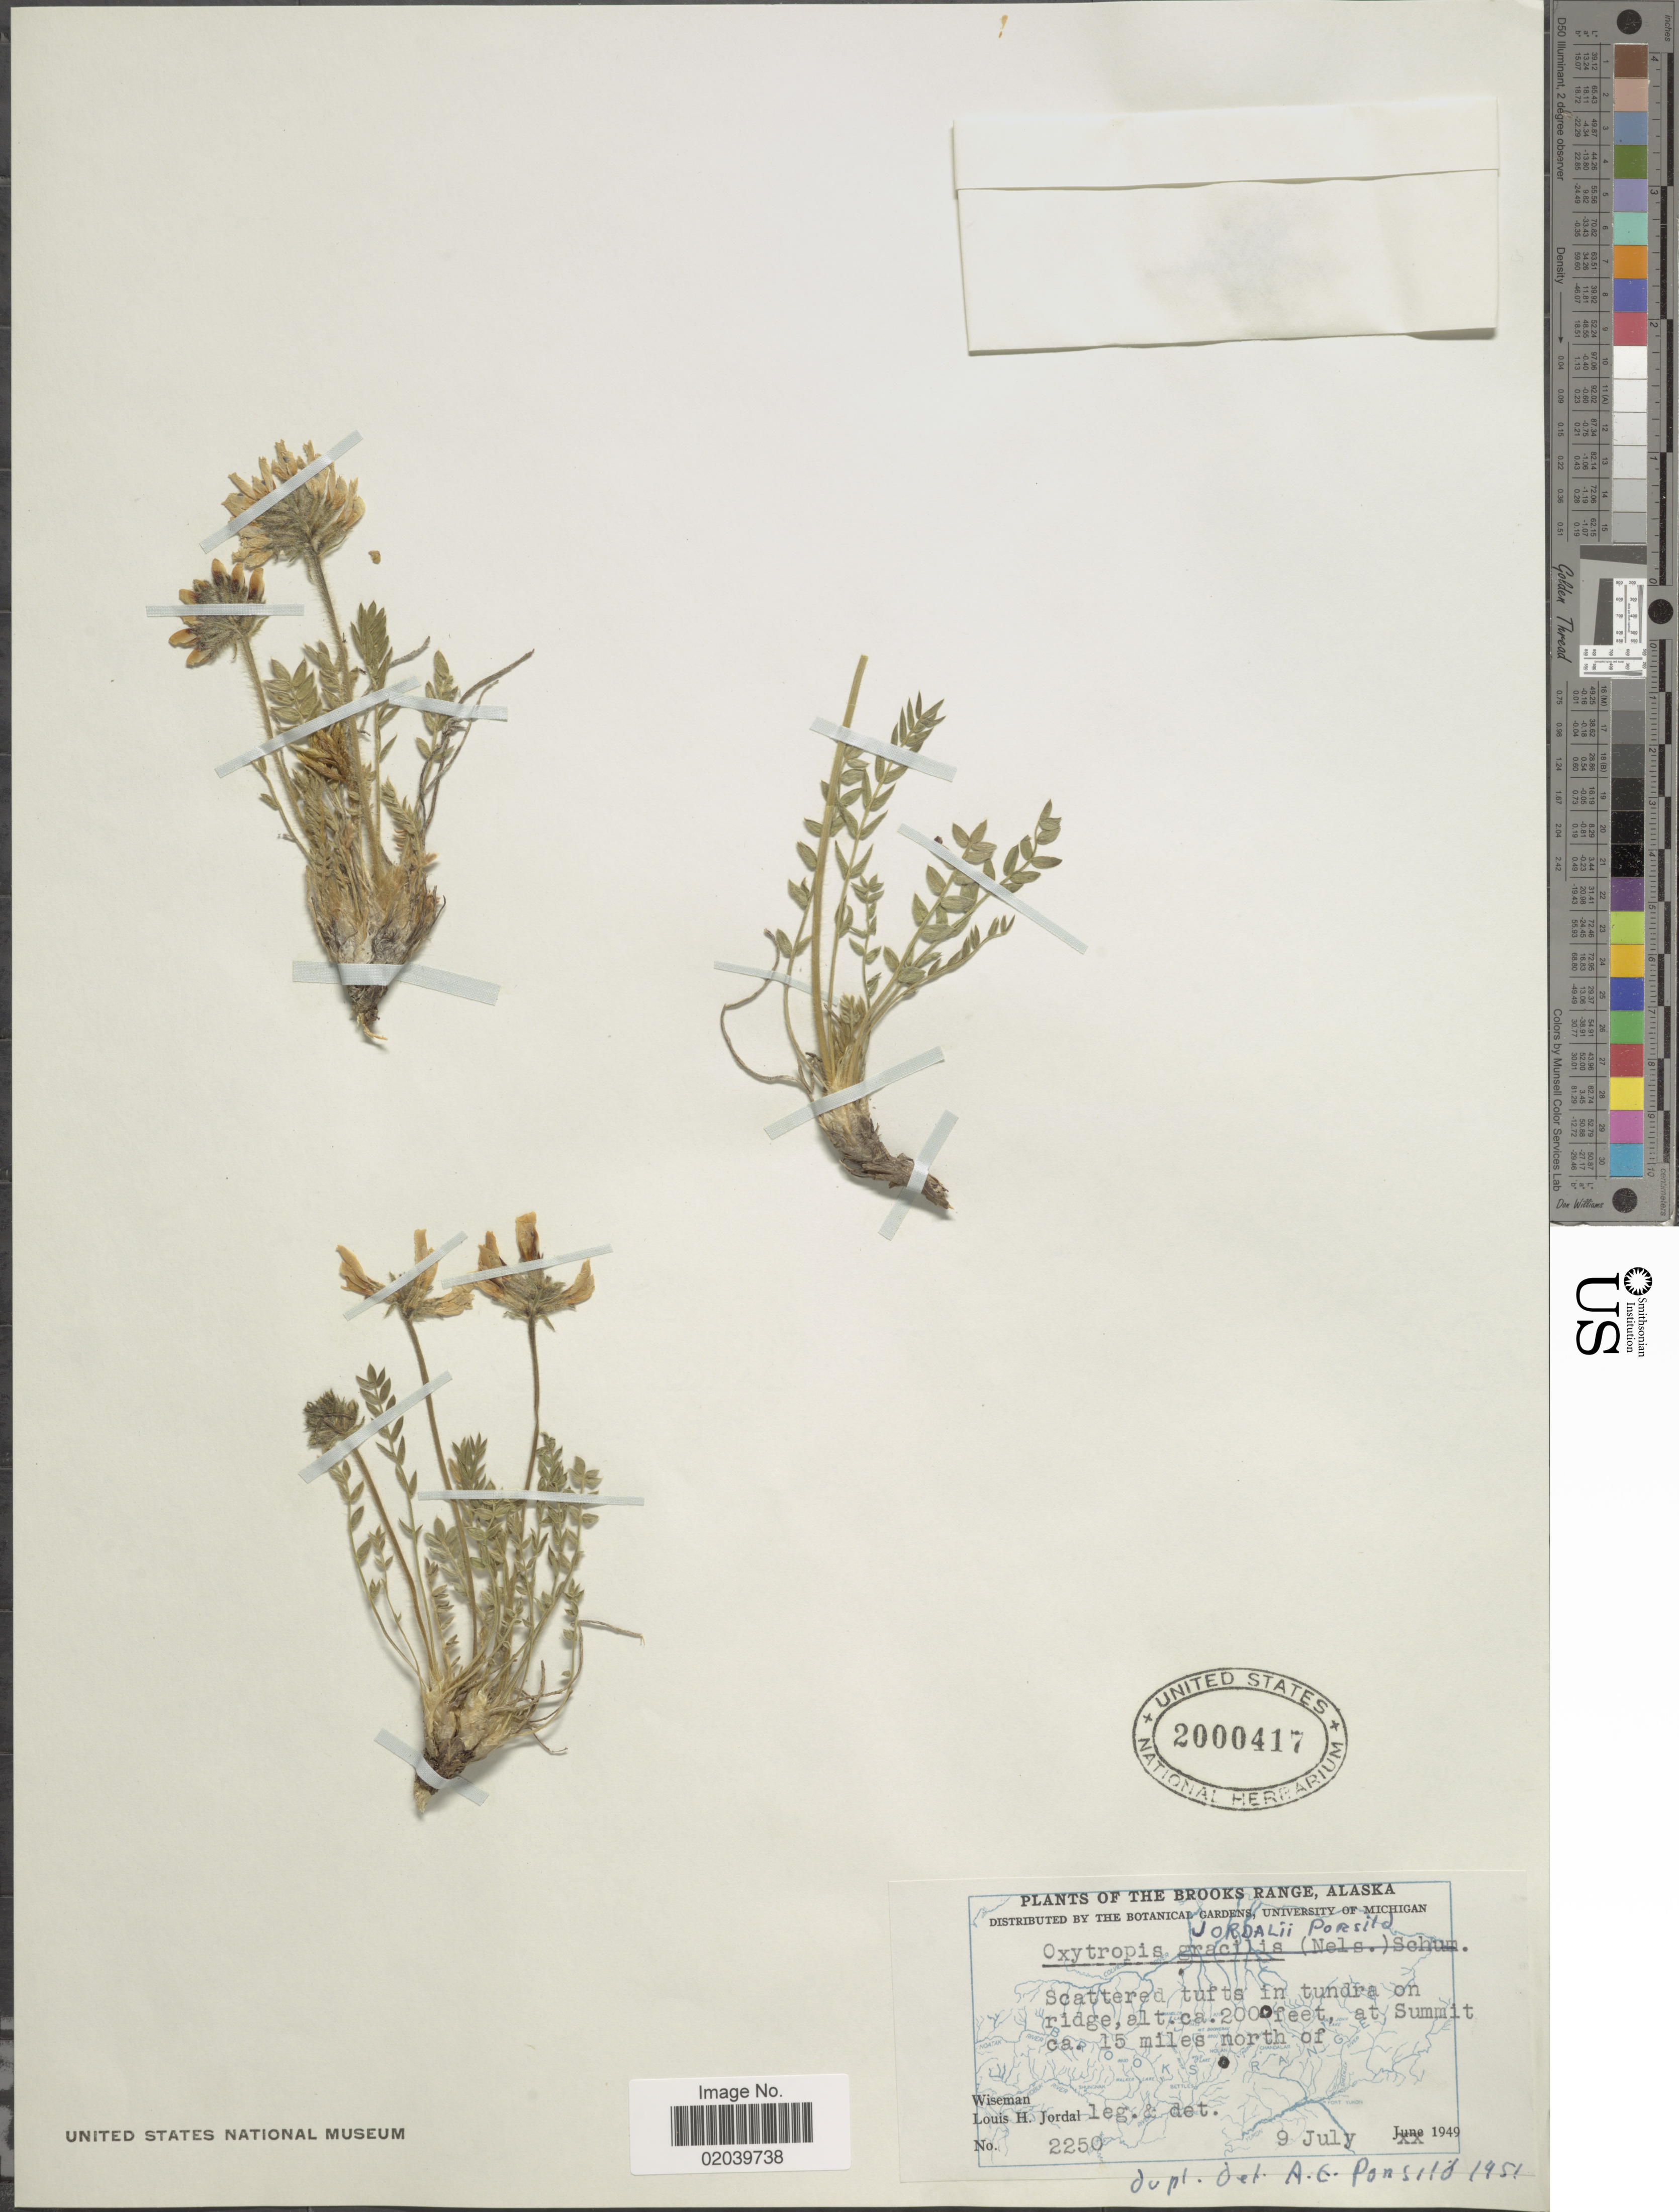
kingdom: Plantae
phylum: Tracheophyta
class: Magnoliopsida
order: Fabales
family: Fabaceae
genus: Oxytropis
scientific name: Oxytropis jordalii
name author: A.E. Porsild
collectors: L. Jordal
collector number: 2250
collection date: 1949-07-09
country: United States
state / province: Alaska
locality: Brooks Range, Alaska. At Summit ca. 15 miles north of Wiseman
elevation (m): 610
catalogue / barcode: US 2000417